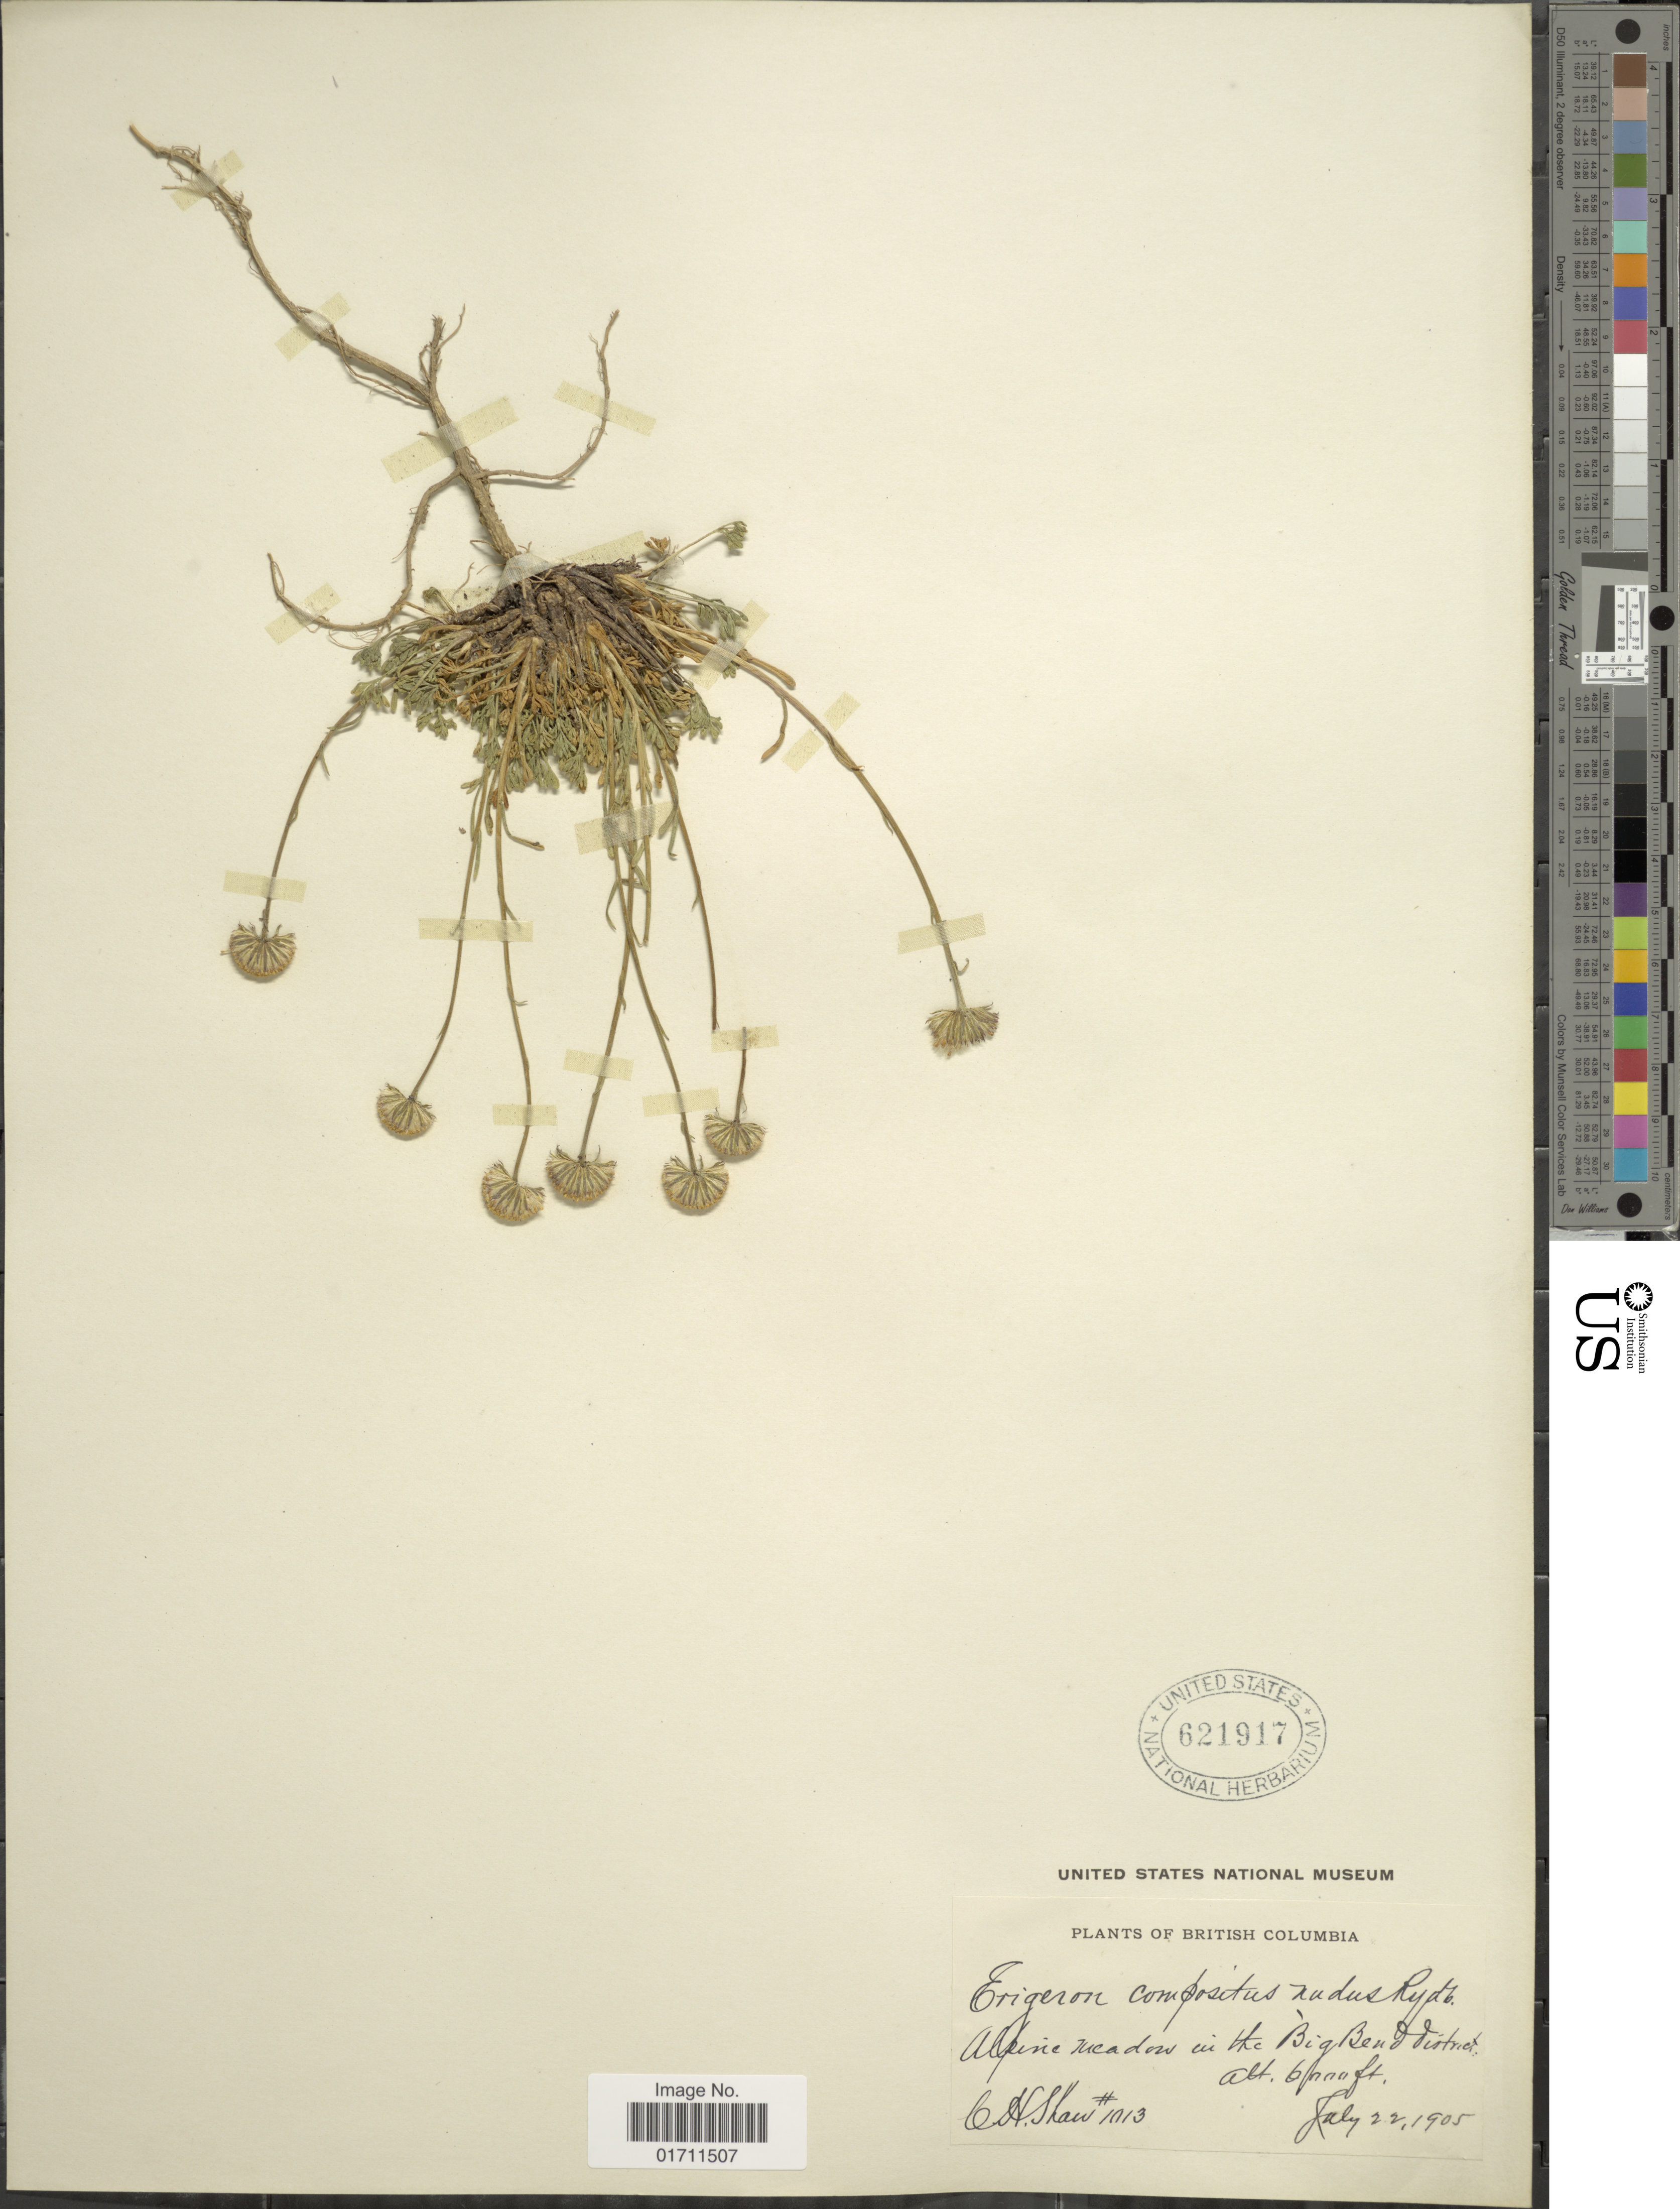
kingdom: Plantae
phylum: Tracheophyta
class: Magnoliopsida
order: Asterales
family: Asteraceae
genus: Erigeron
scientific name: Erigeron compositus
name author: Pursh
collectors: C. H. Shaw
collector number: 1013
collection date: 1905-07-22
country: Canada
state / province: British Columbia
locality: Alpine meadow in the Big Bend district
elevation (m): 1829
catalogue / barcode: US 621917